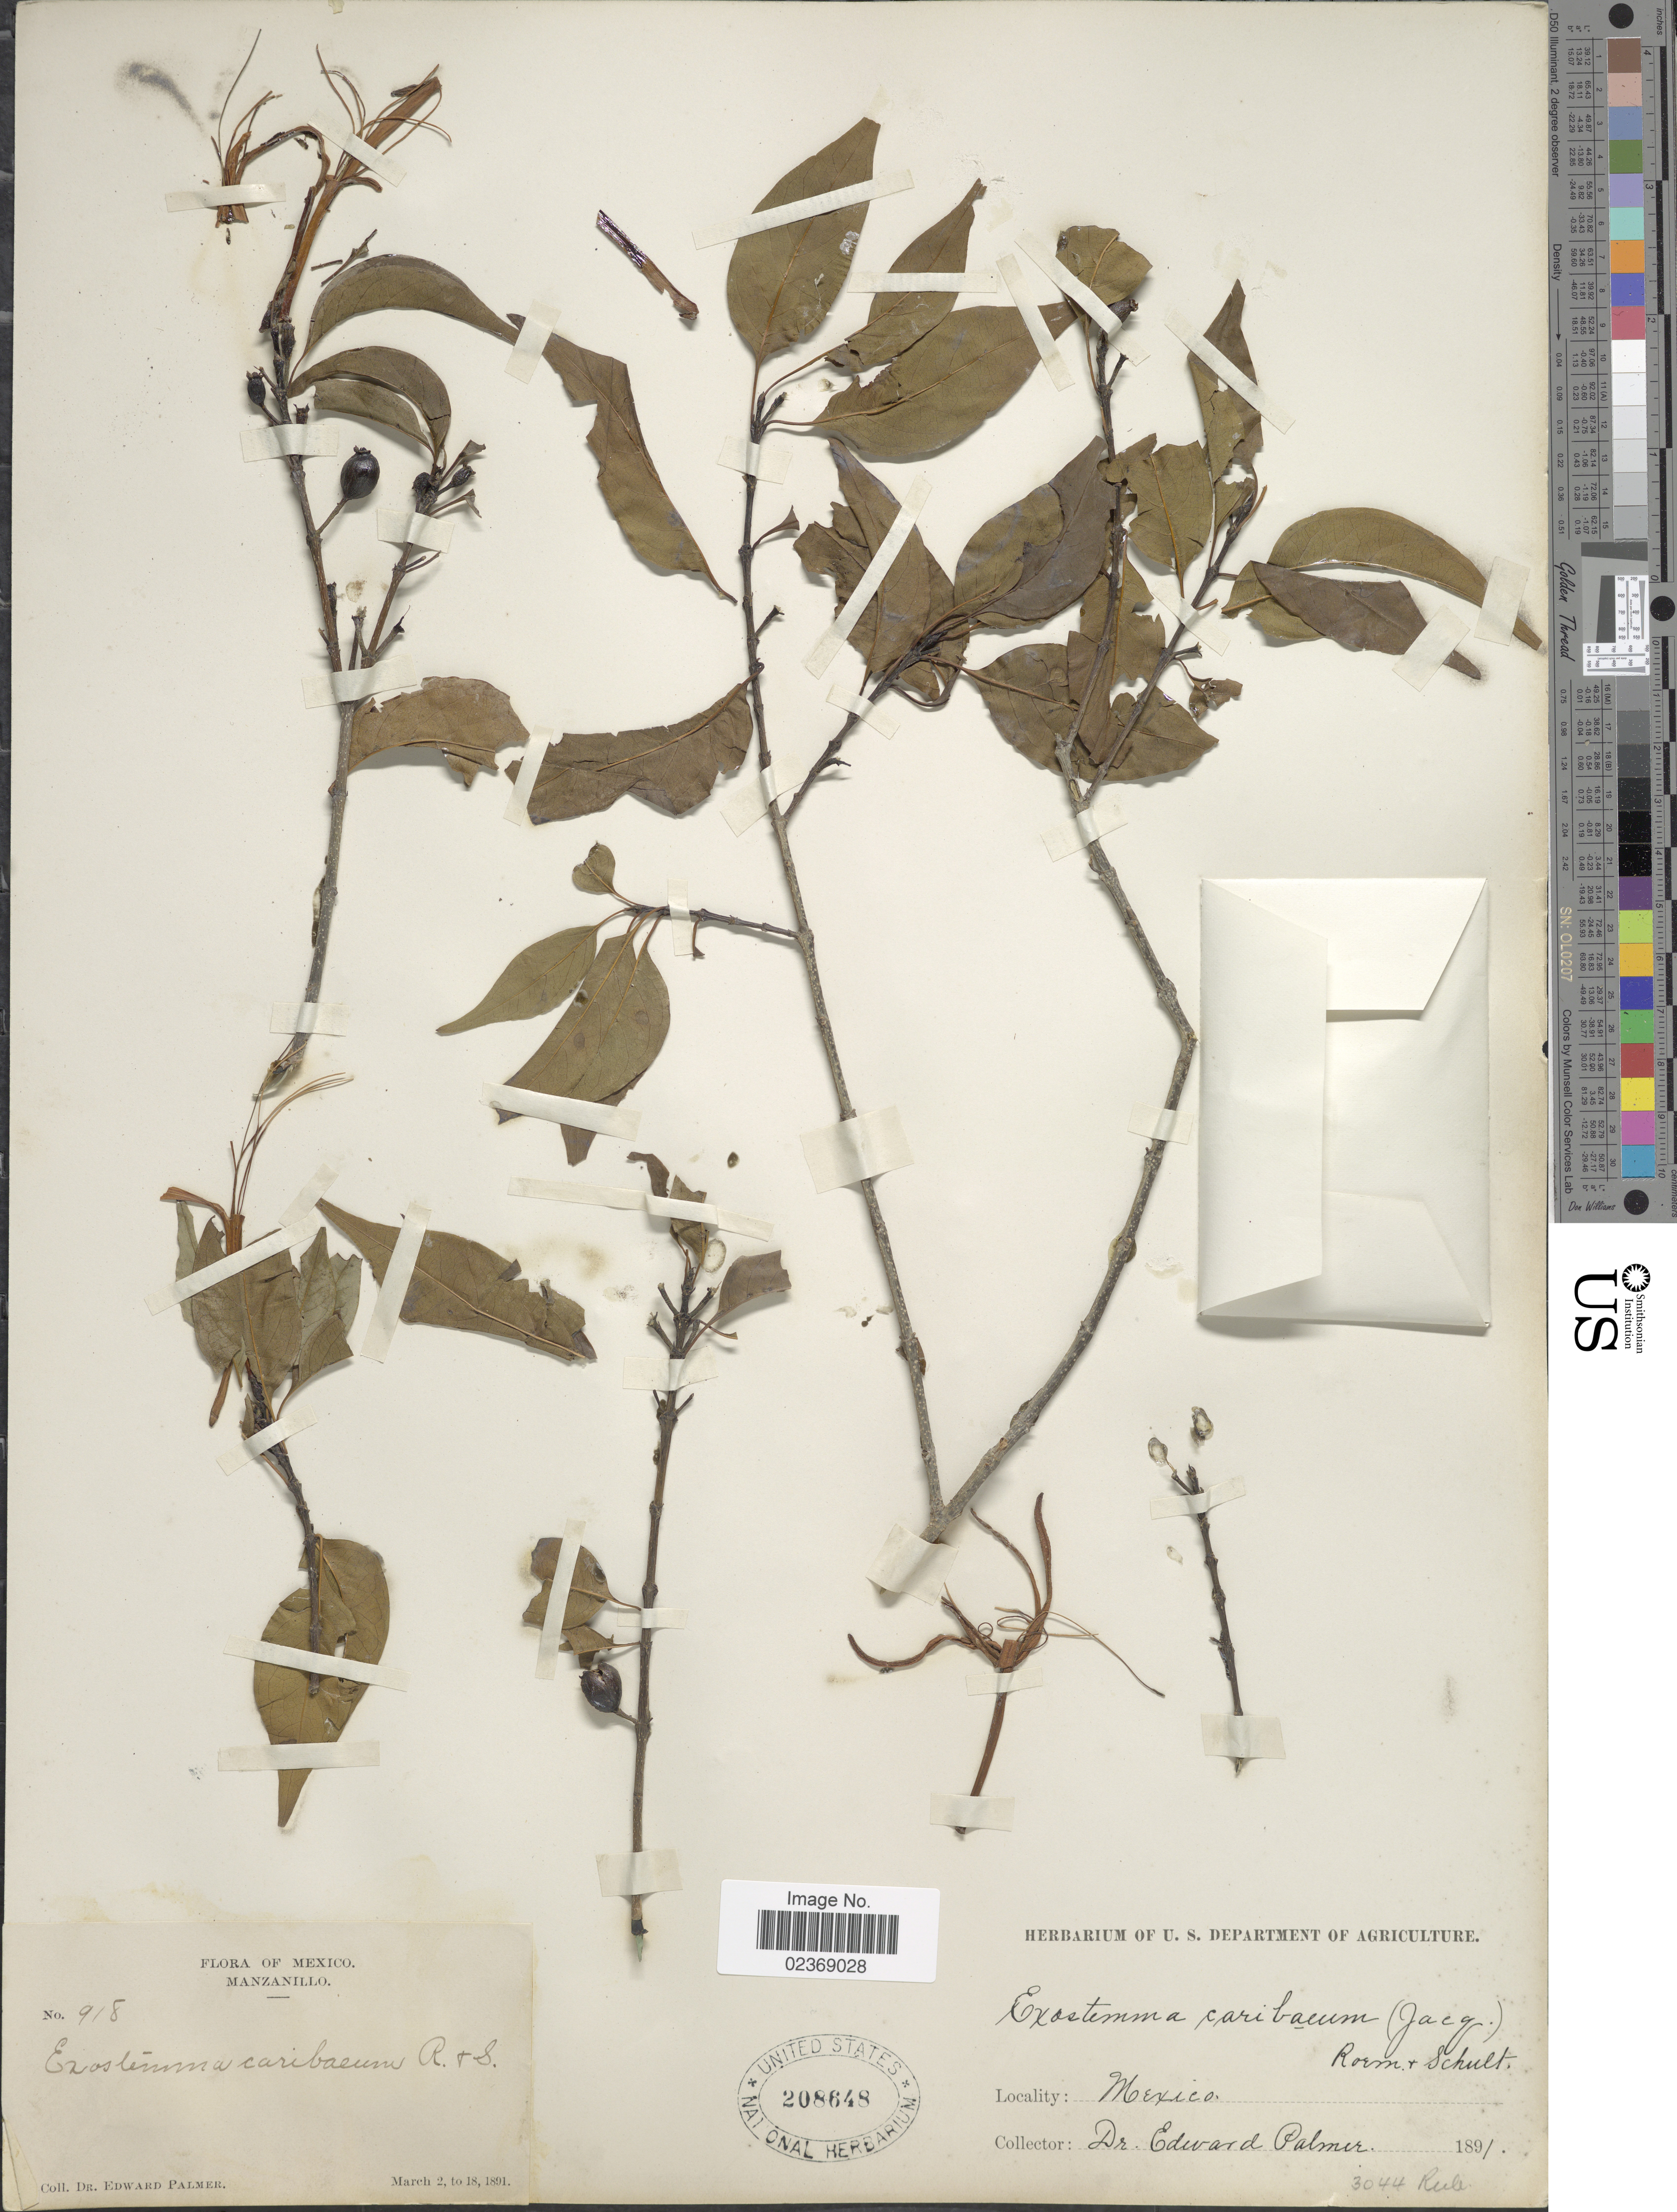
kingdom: Plantae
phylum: Tracheophyta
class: Magnoliopsida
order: Gentianales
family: Rubiaceae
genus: Exostema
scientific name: Exostema caribaeum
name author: (Jacq.) Roem. & Schult.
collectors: E. Palmer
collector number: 918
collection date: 1891-03-02/1891-03-18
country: Mexico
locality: Manzanillo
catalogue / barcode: US 208648